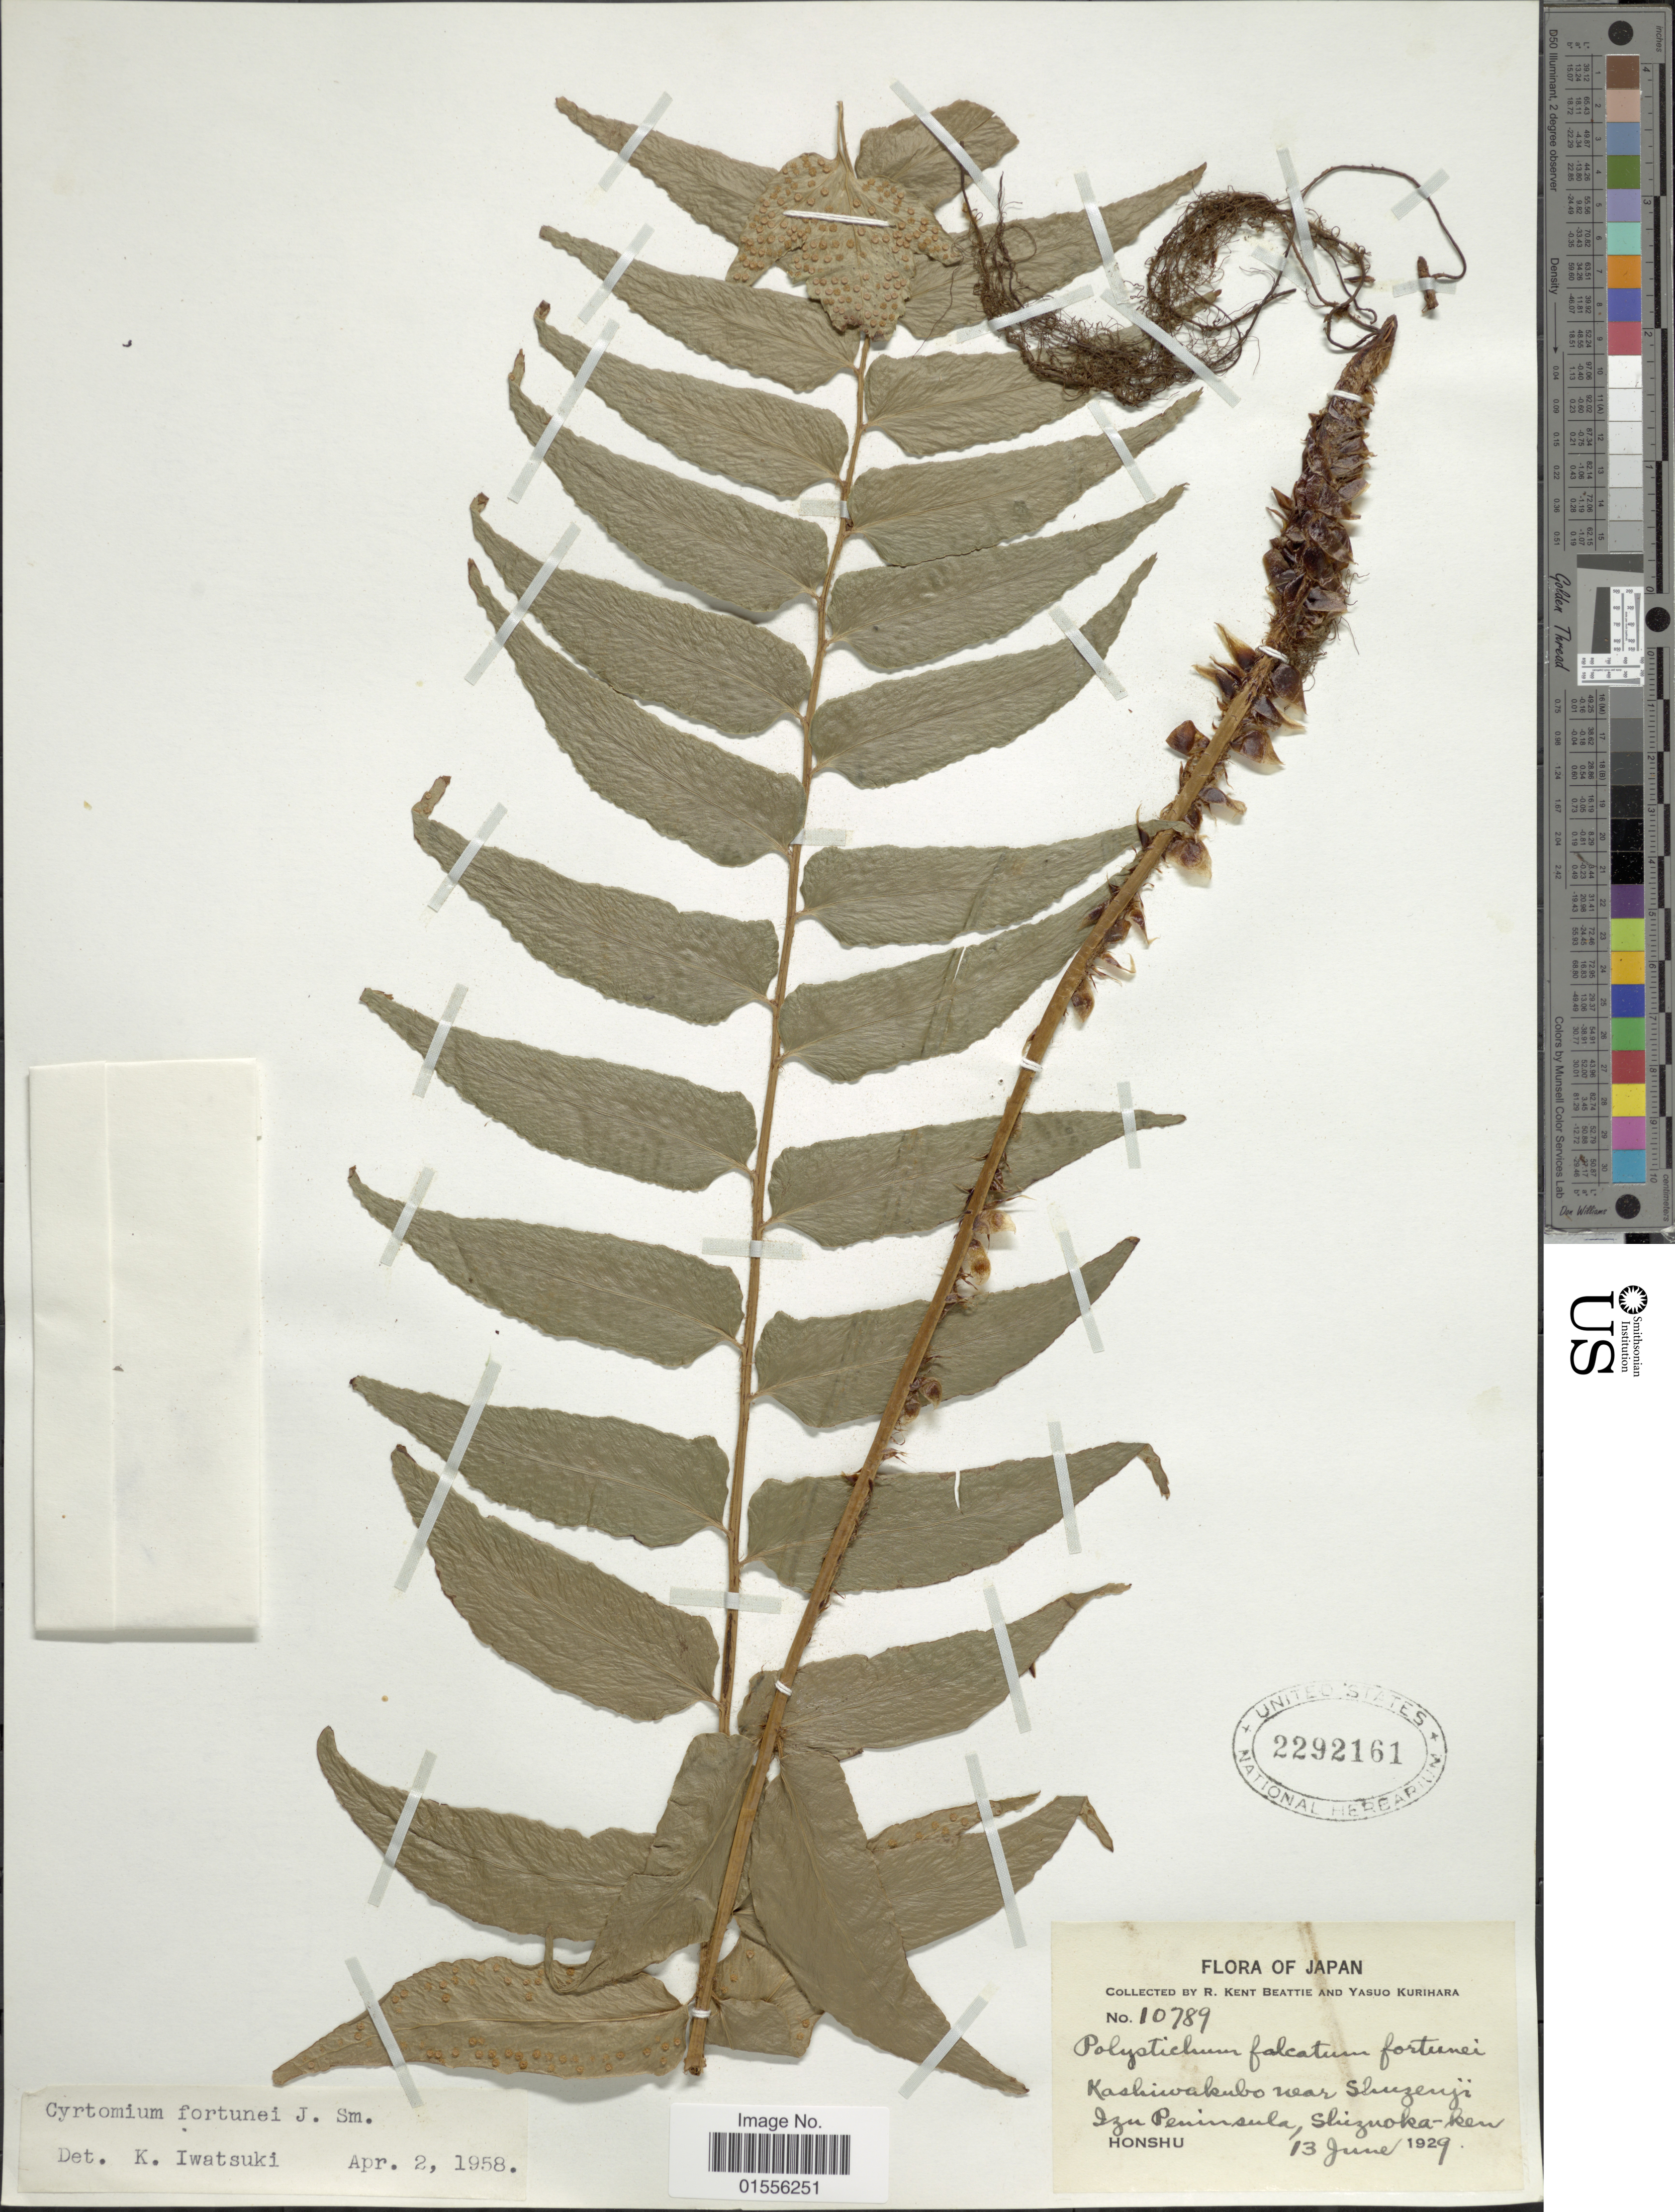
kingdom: Plantae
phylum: Tracheophyta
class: Polypodiopsida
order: Polypodiales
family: Dryopteridaceae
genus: Cyrtomium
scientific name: Cyrtomium fortunei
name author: J. Sm.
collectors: R. K. Beattie & Y. Kurihara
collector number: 10789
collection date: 1929-06-13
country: Japan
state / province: Sizuoka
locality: Kashiwakubo near Shuzenji izu Peninsula, Shizouka-ken, Honshu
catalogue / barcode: US 2292161